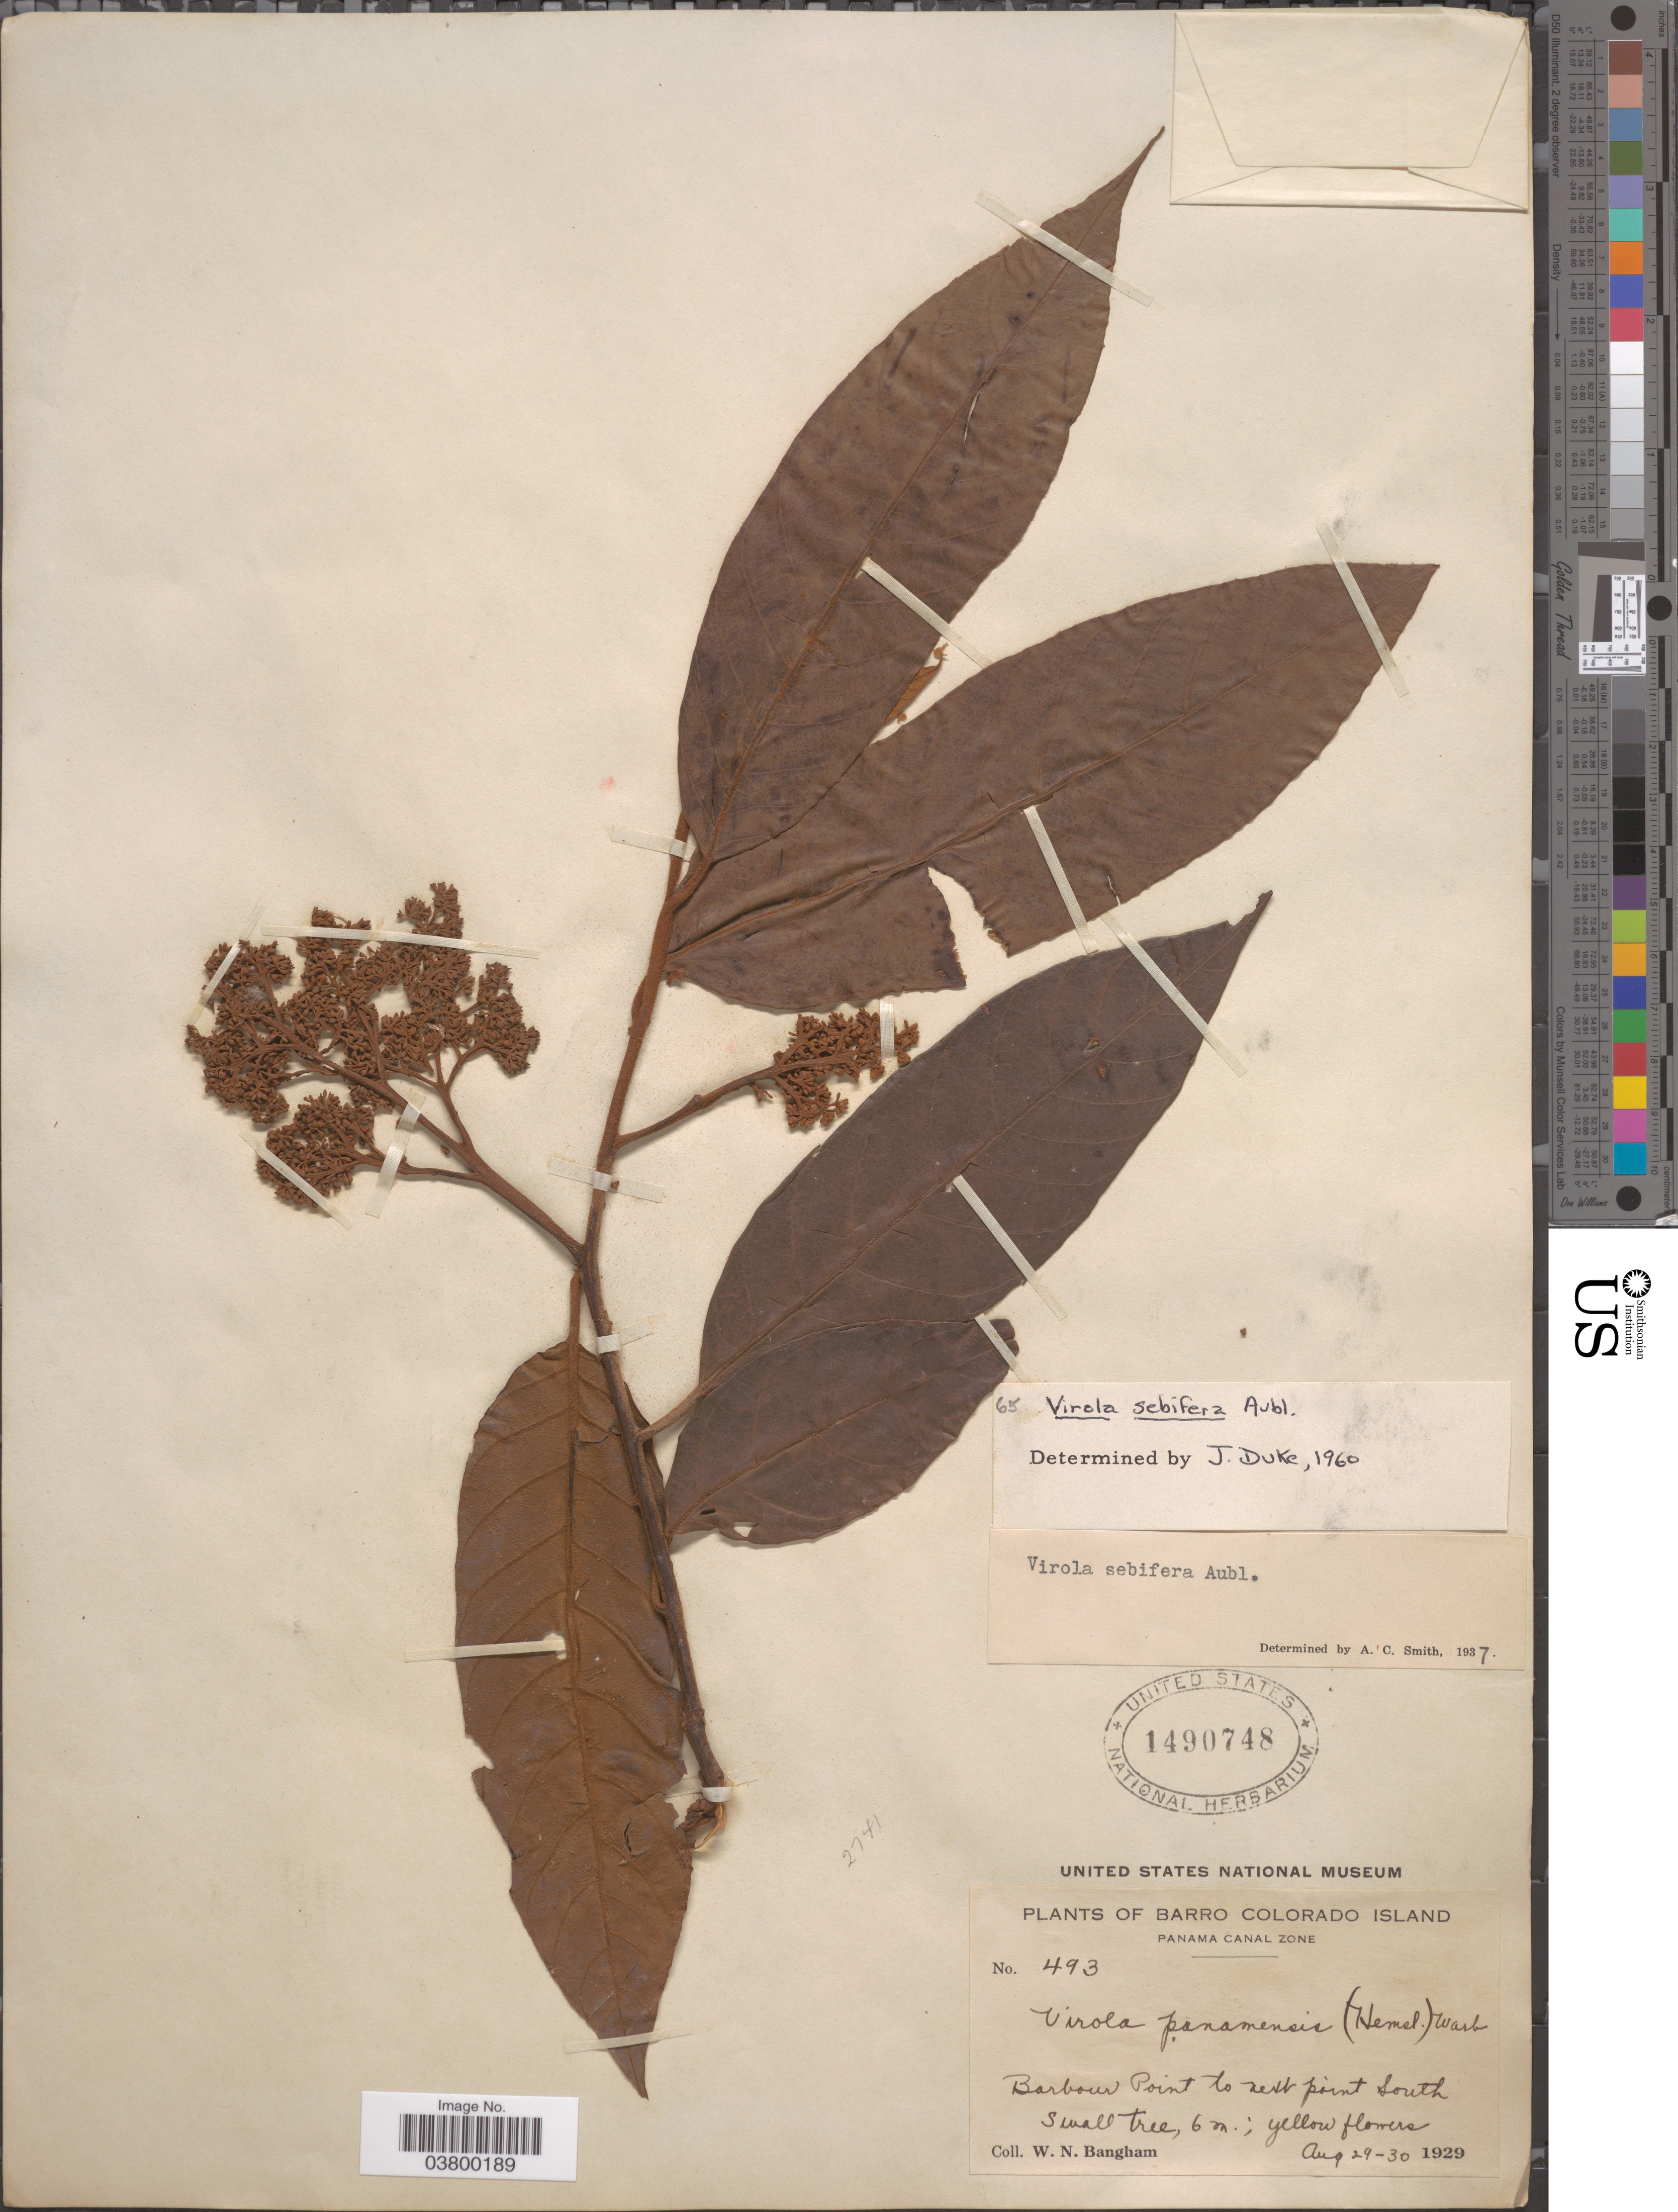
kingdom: Plantae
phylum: Tracheophyta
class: Magnoliopsida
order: Magnoliales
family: Myristicaceae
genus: Virola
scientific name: Virola sebifera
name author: Aubl.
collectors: W. Bangham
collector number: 493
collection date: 1929-08-29/1929-08-30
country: Panama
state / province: Panamá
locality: Barro Colorado Island. Panama Canal Zone. Barbour Point to next point South.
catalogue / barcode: US 1490748